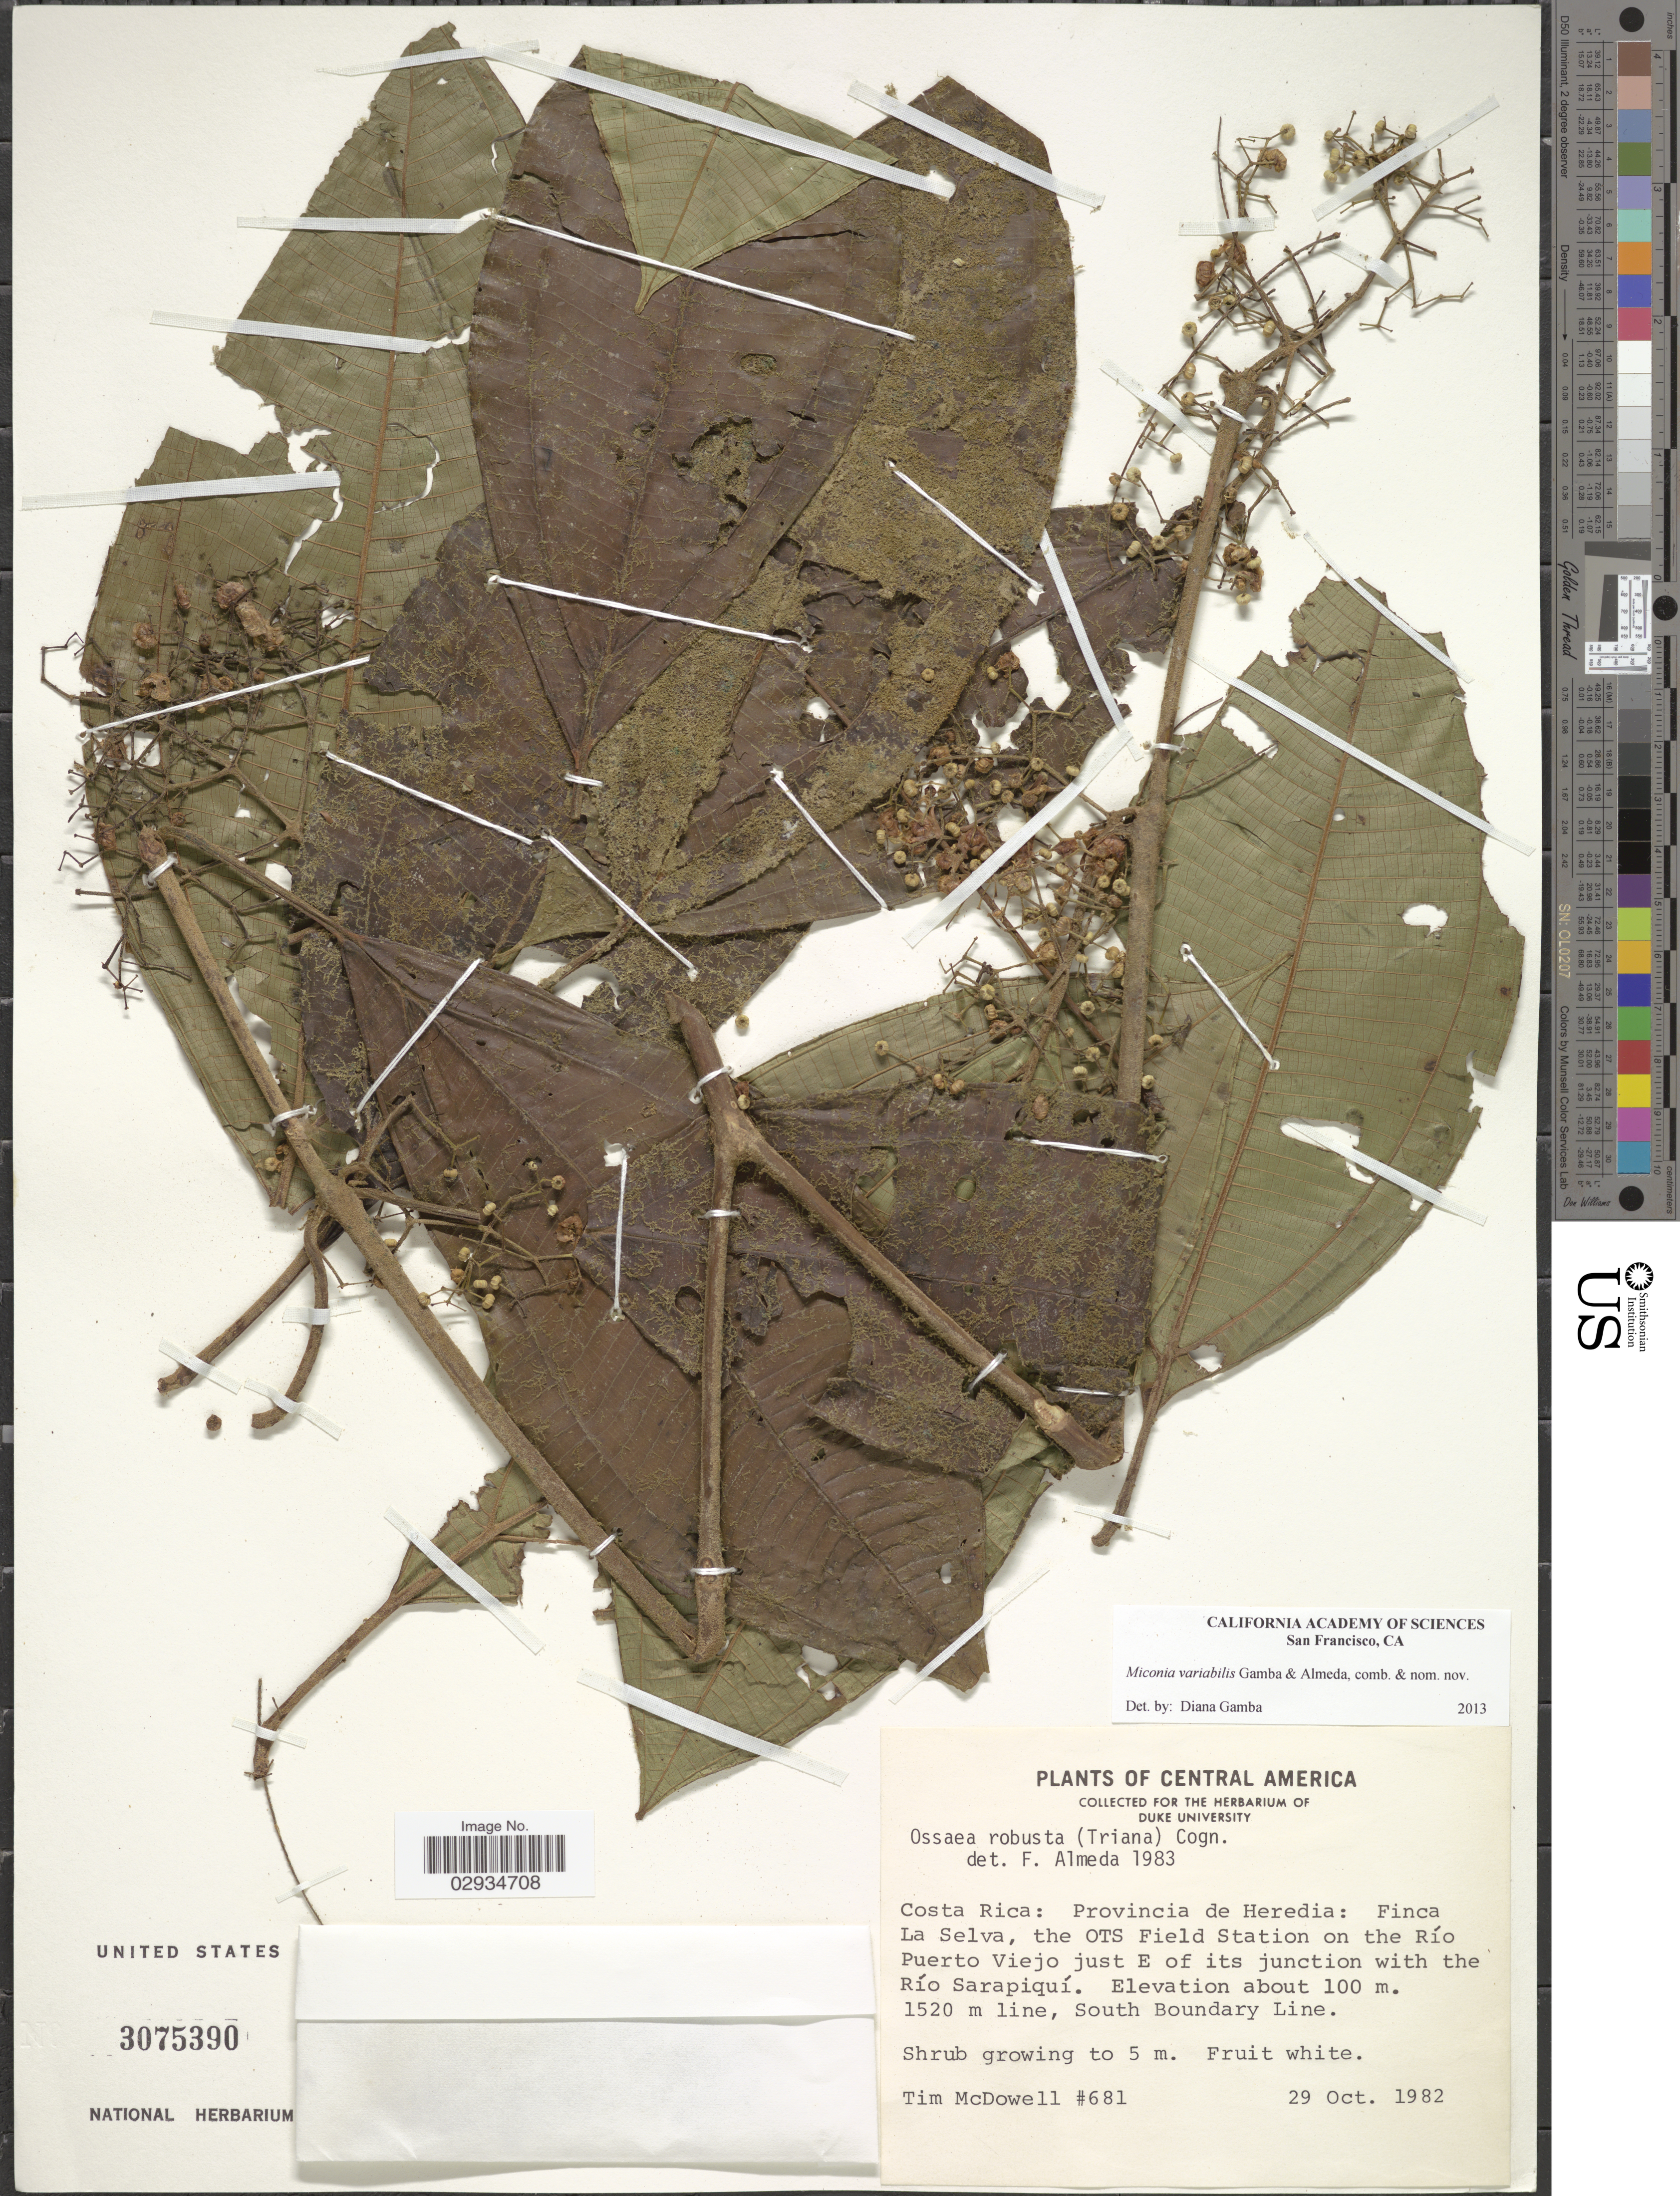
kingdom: Plantae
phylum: Tracheophyta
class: Magnoliopsida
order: Myrtales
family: Melastomataceae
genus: Miconia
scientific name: Miconia variabilis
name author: Gamba & Almeda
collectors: T. McDowell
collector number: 681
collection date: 1982-10-29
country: Costa Rica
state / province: Heredia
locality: Finca La Selva, the OTS Field Station on the Río Puerto Viejo just E of its junction with the Río Sarapiquí. 1520 m line, South Boundary Line.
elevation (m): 100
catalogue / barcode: US 3075390